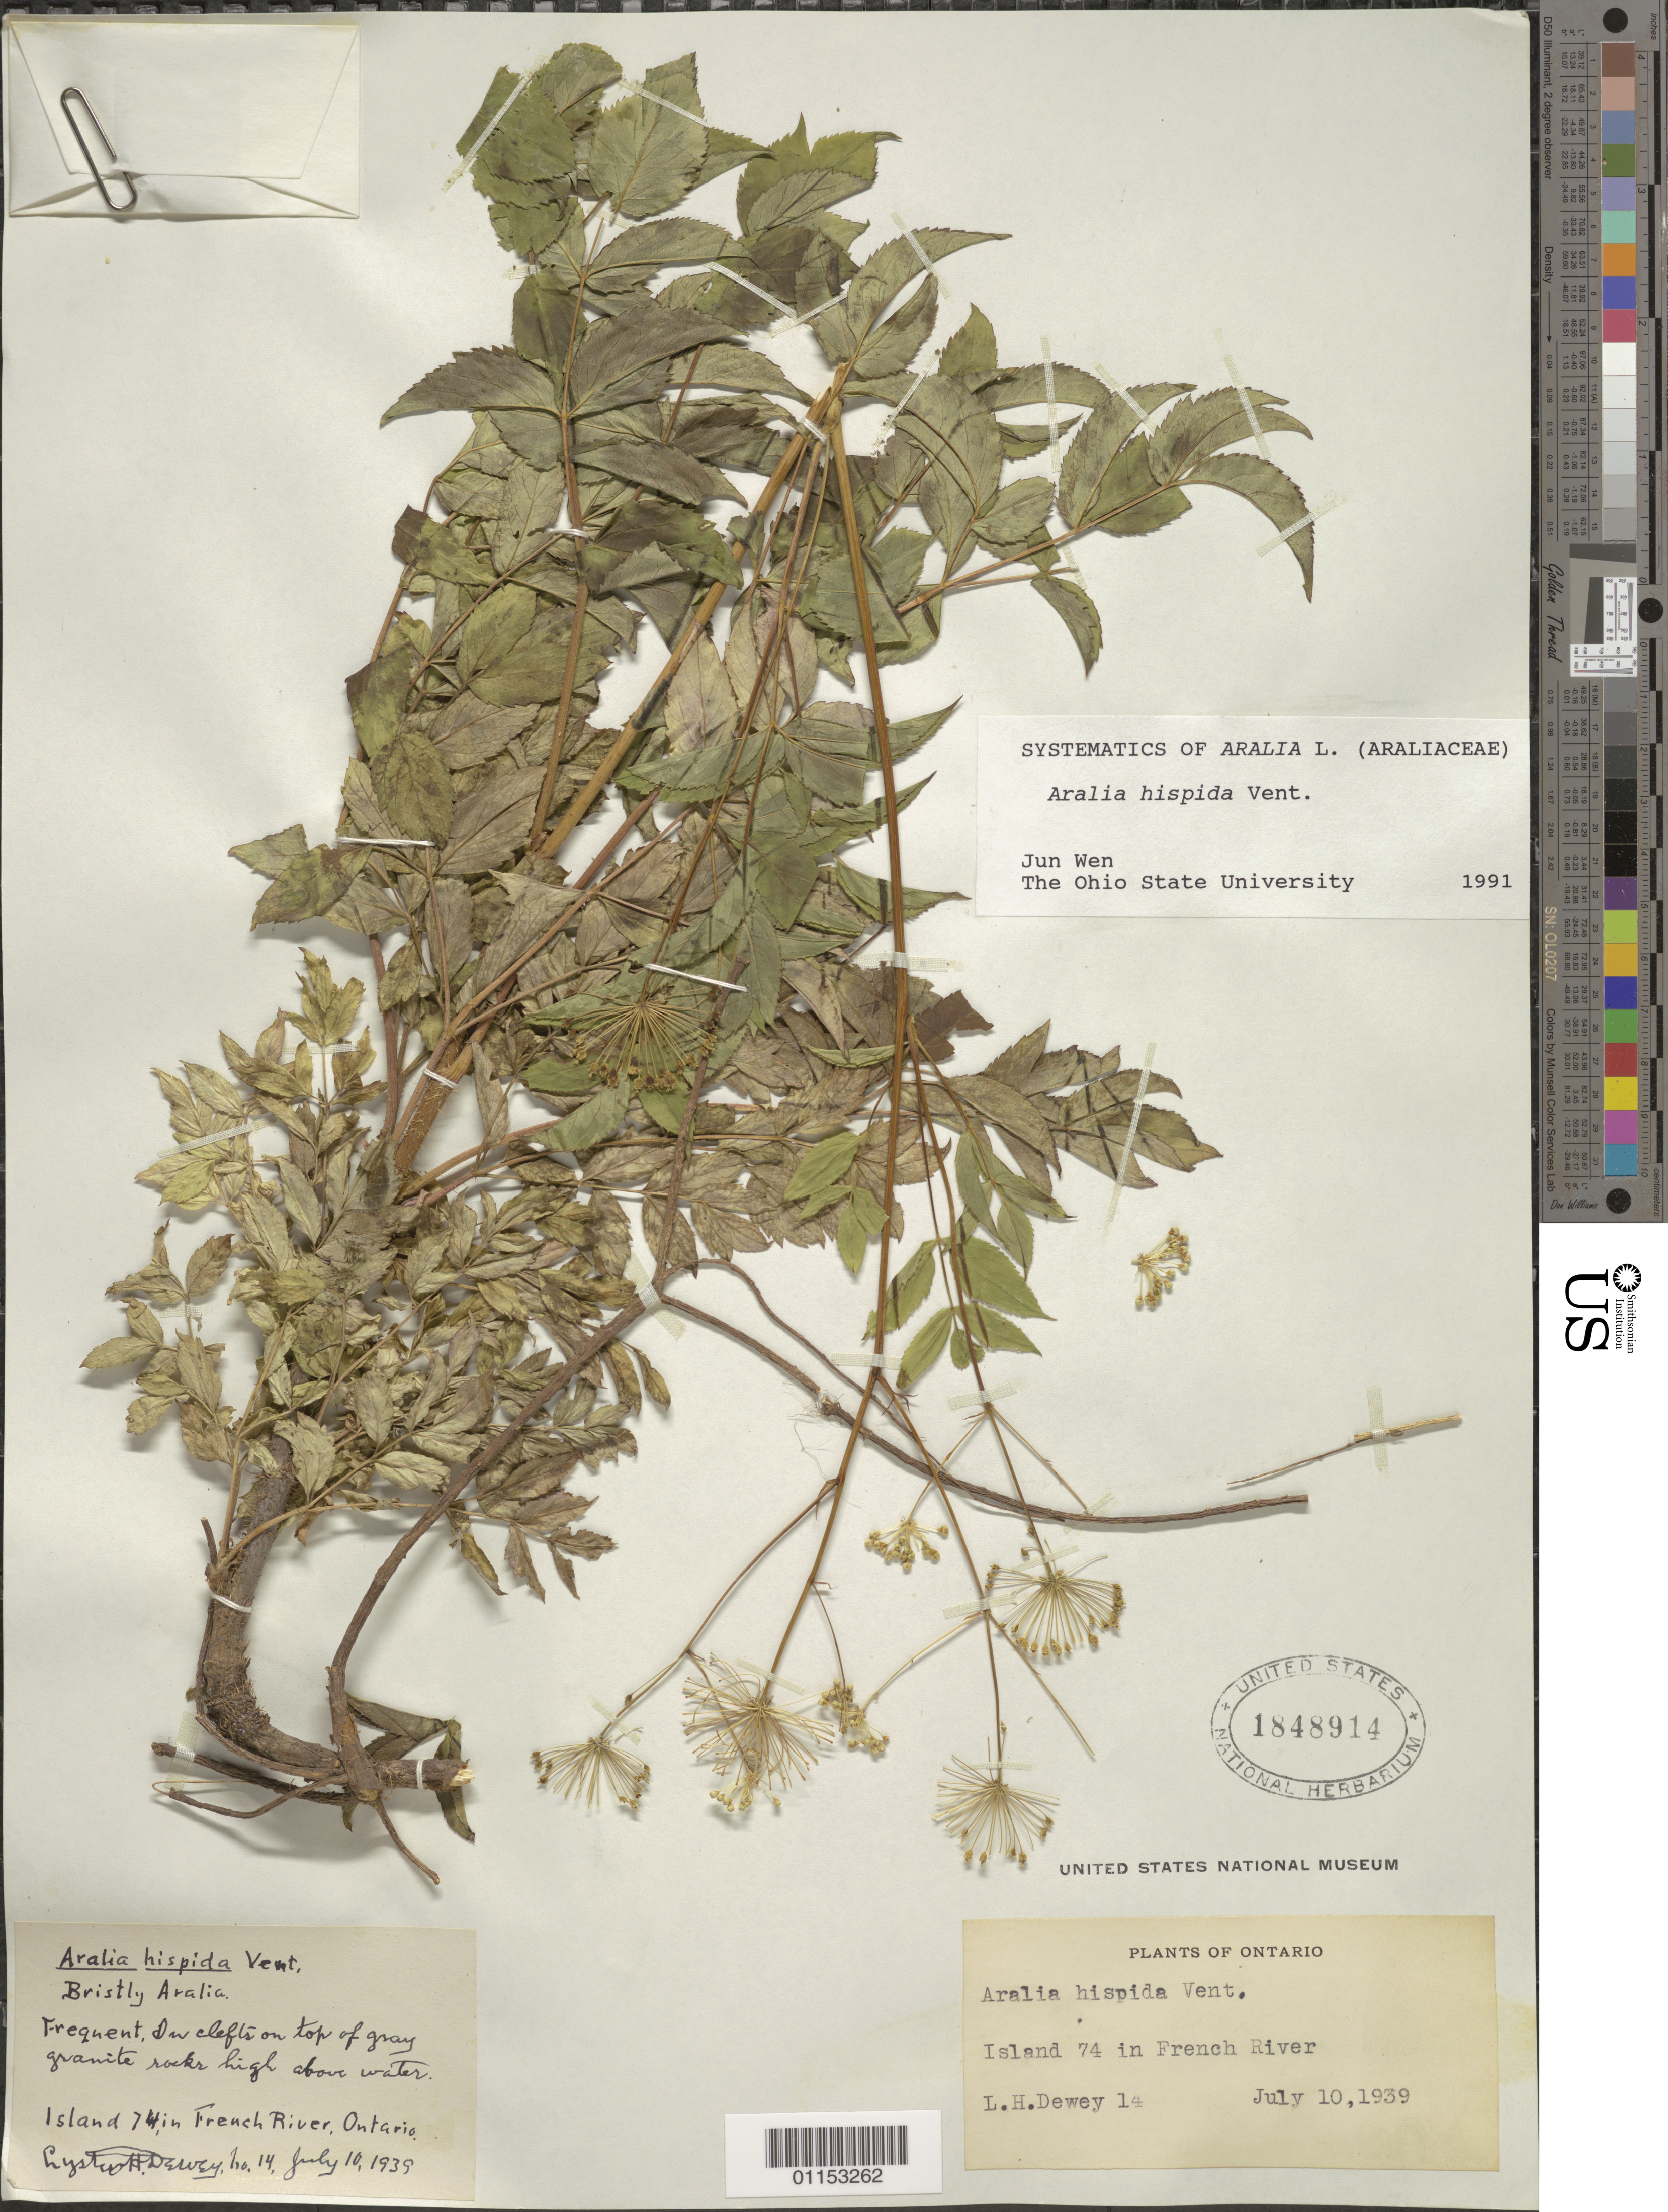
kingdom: Plantae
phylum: Tracheophyta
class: Magnoliopsida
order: Apiales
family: Araliaceae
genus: Aralia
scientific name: Aralia hispida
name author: Vent.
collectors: L. H. Dewey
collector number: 14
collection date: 1939-07-10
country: Canada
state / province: Ontario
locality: Island 74 in French River.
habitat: Frequent. Top of gray granite rocks.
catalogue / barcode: US 1848914